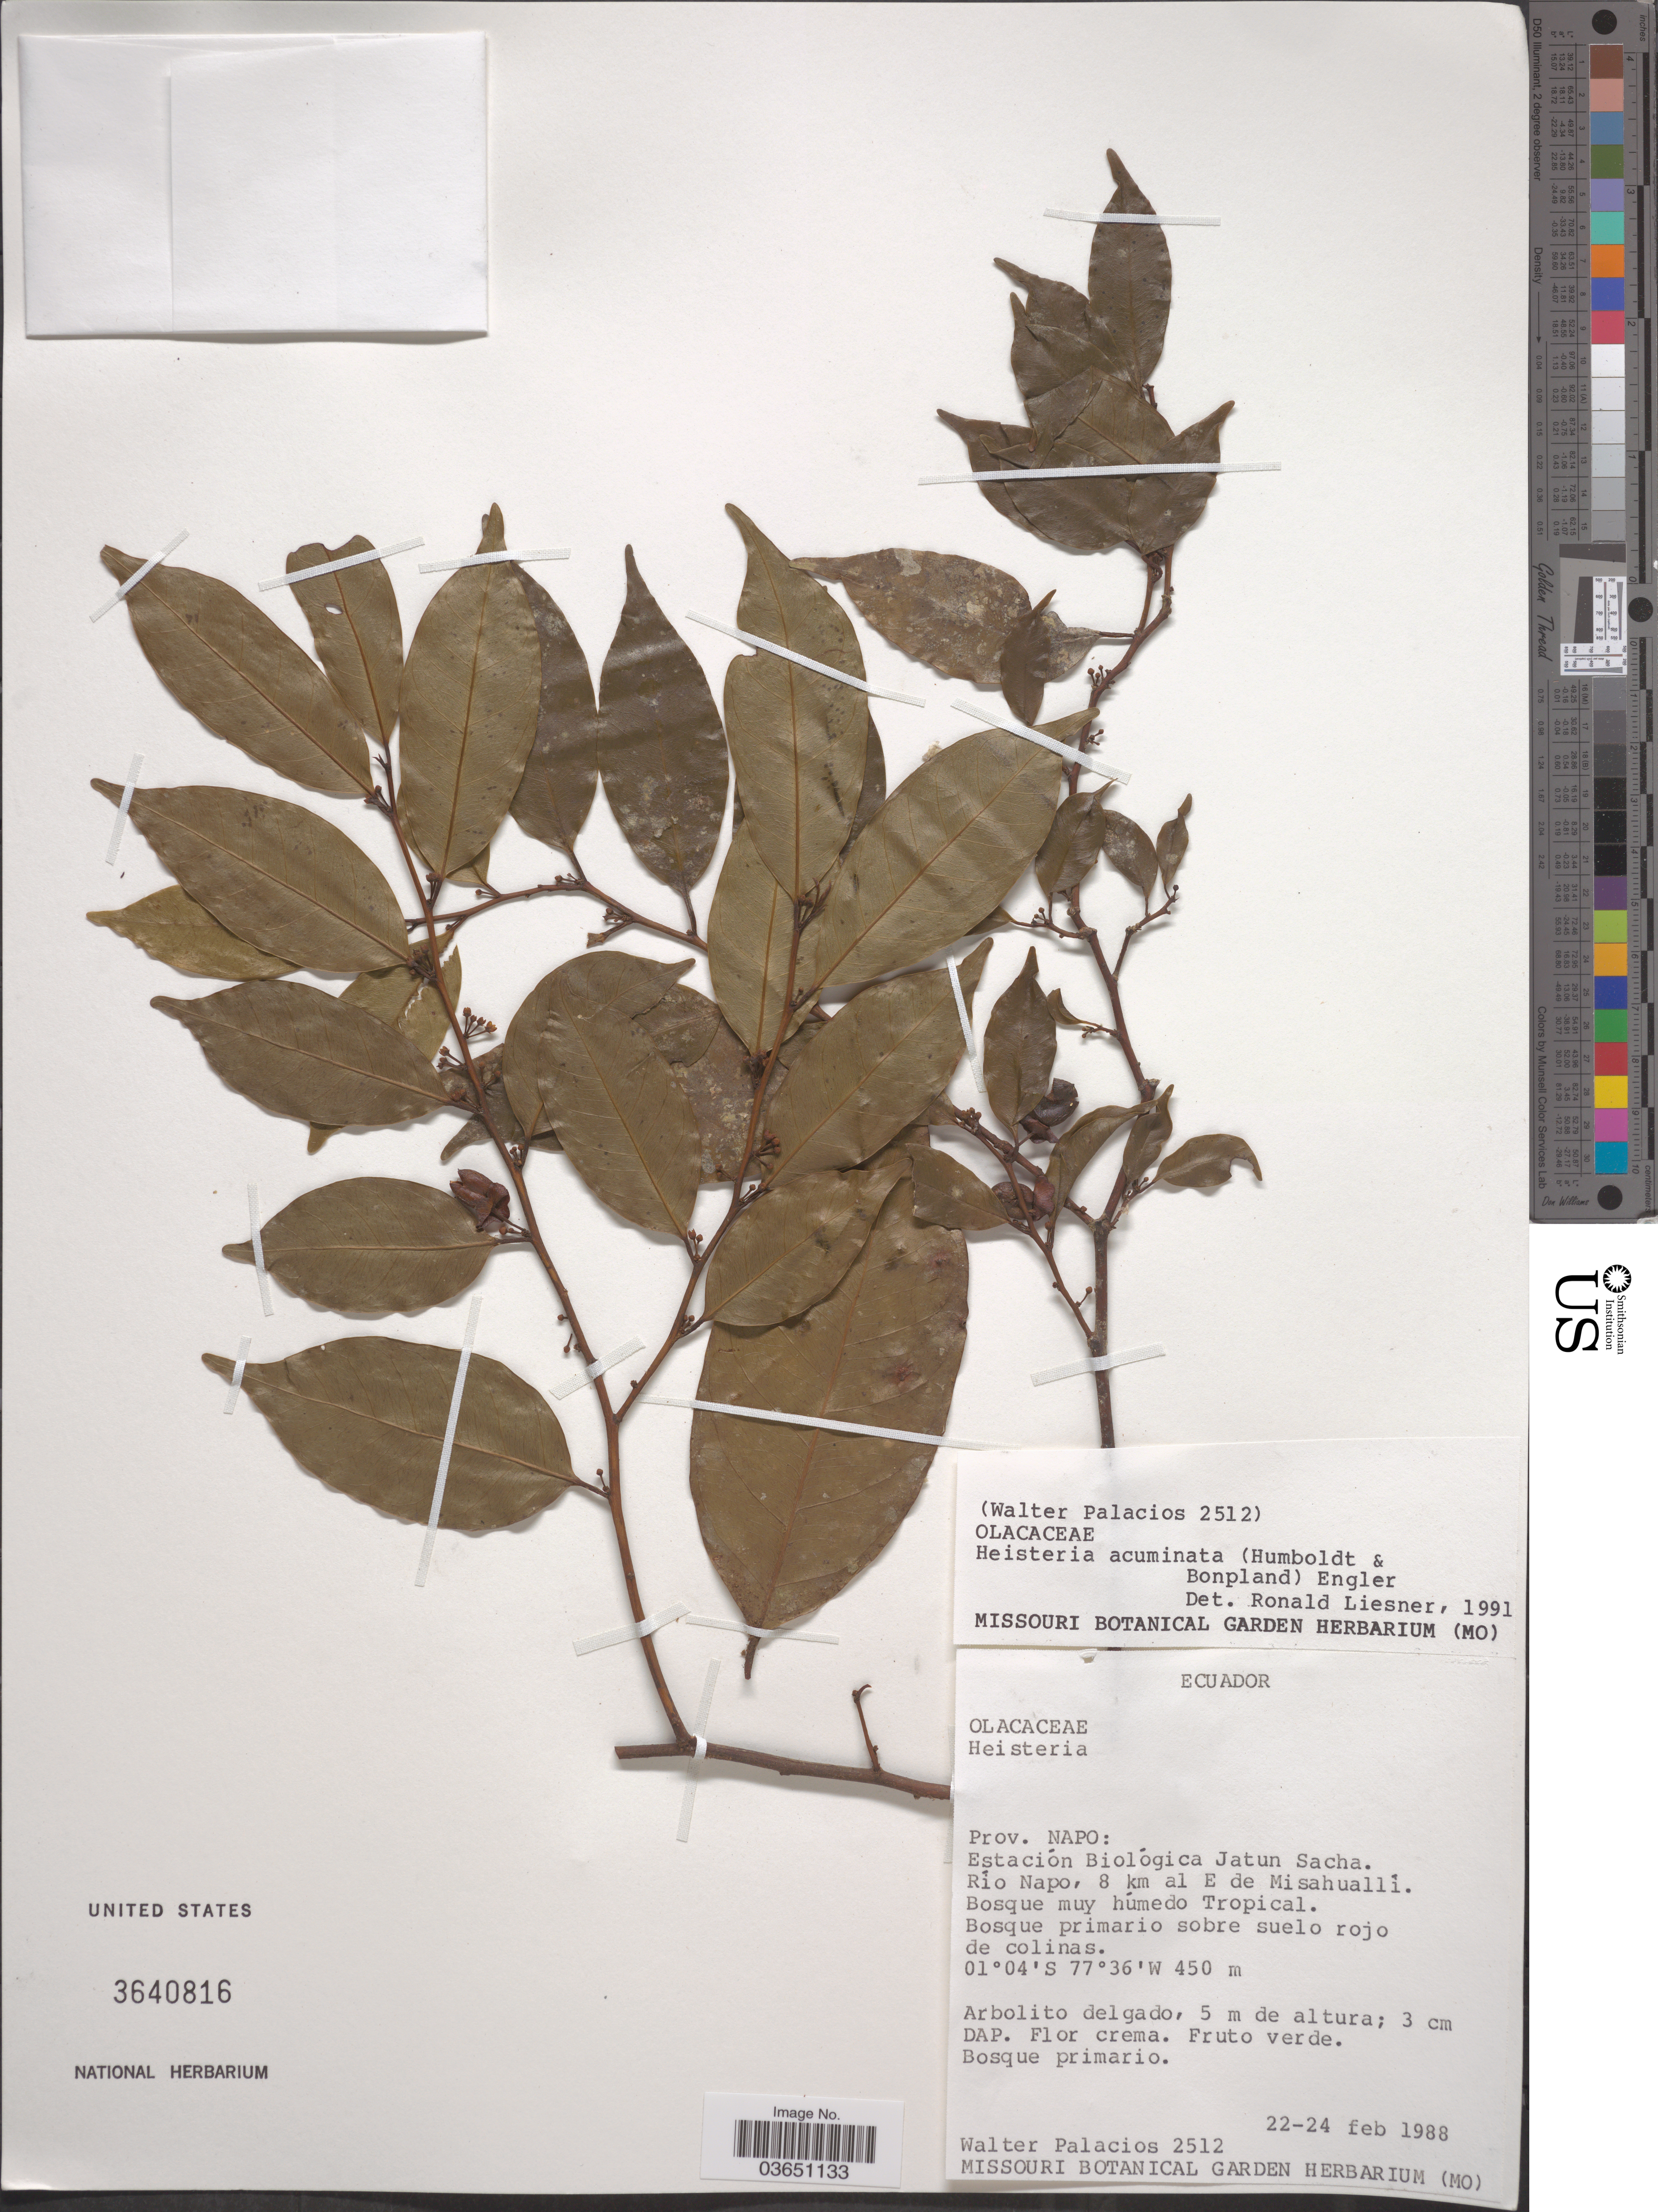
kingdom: Plantae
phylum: Tracheophyta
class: Magnoliopsida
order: Santalales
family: Erythropalaceae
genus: Heisteria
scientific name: Heisteria acuminata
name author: (Humb. & Bonpl.) Engl.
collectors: W. Palacios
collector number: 2512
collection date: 1988-02-22/1988-02-24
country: Ecuador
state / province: Napo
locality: Estación Biológica Jatun Sacha. Río Napo, 8 km al E de Misahuallí. Bosque muy húmedo Tropical.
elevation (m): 450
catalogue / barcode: US 3640816